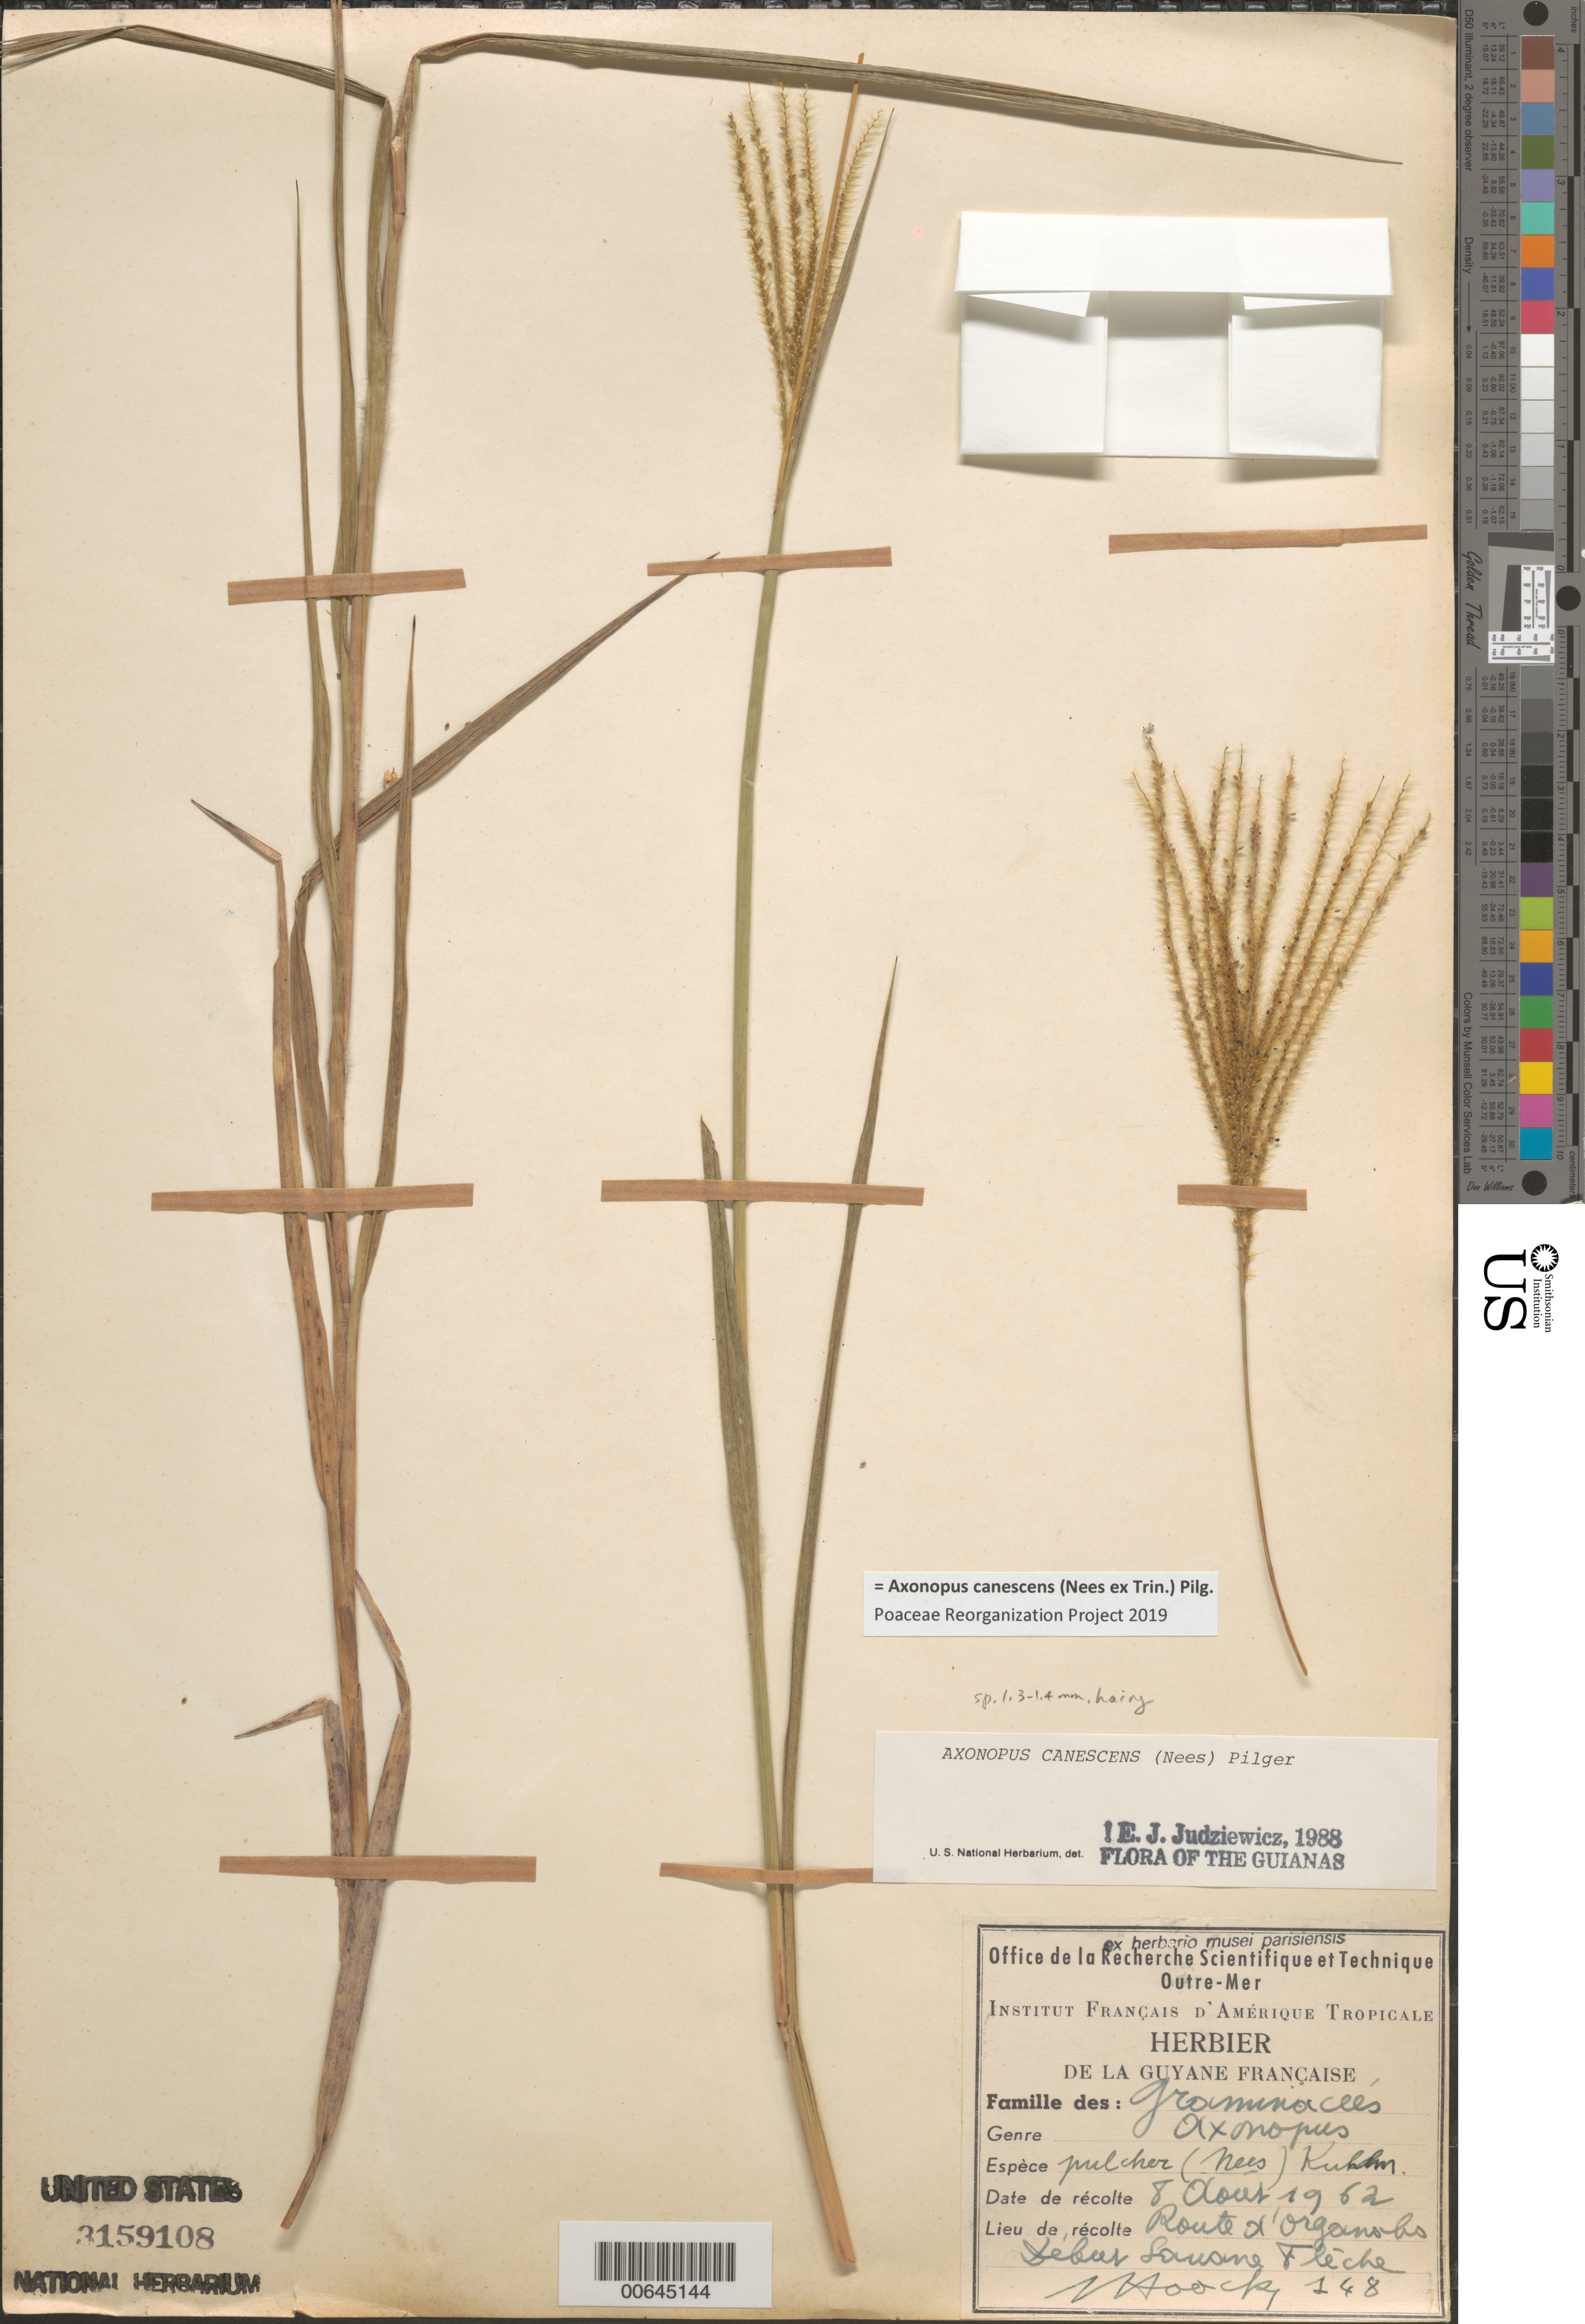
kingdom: Plantae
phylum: Tracheophyta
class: Liliopsida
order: Poales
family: Poaceae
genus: Axonopus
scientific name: Axonopus canescens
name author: (Nees ex Trin.) Pilg.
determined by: Judziewicz, E. J.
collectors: J. Hoock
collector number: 148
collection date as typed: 8-Aug-62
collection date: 1962-08-08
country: French Guiana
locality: Route d'Organabo, debut Savane Fléche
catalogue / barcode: US 3159108